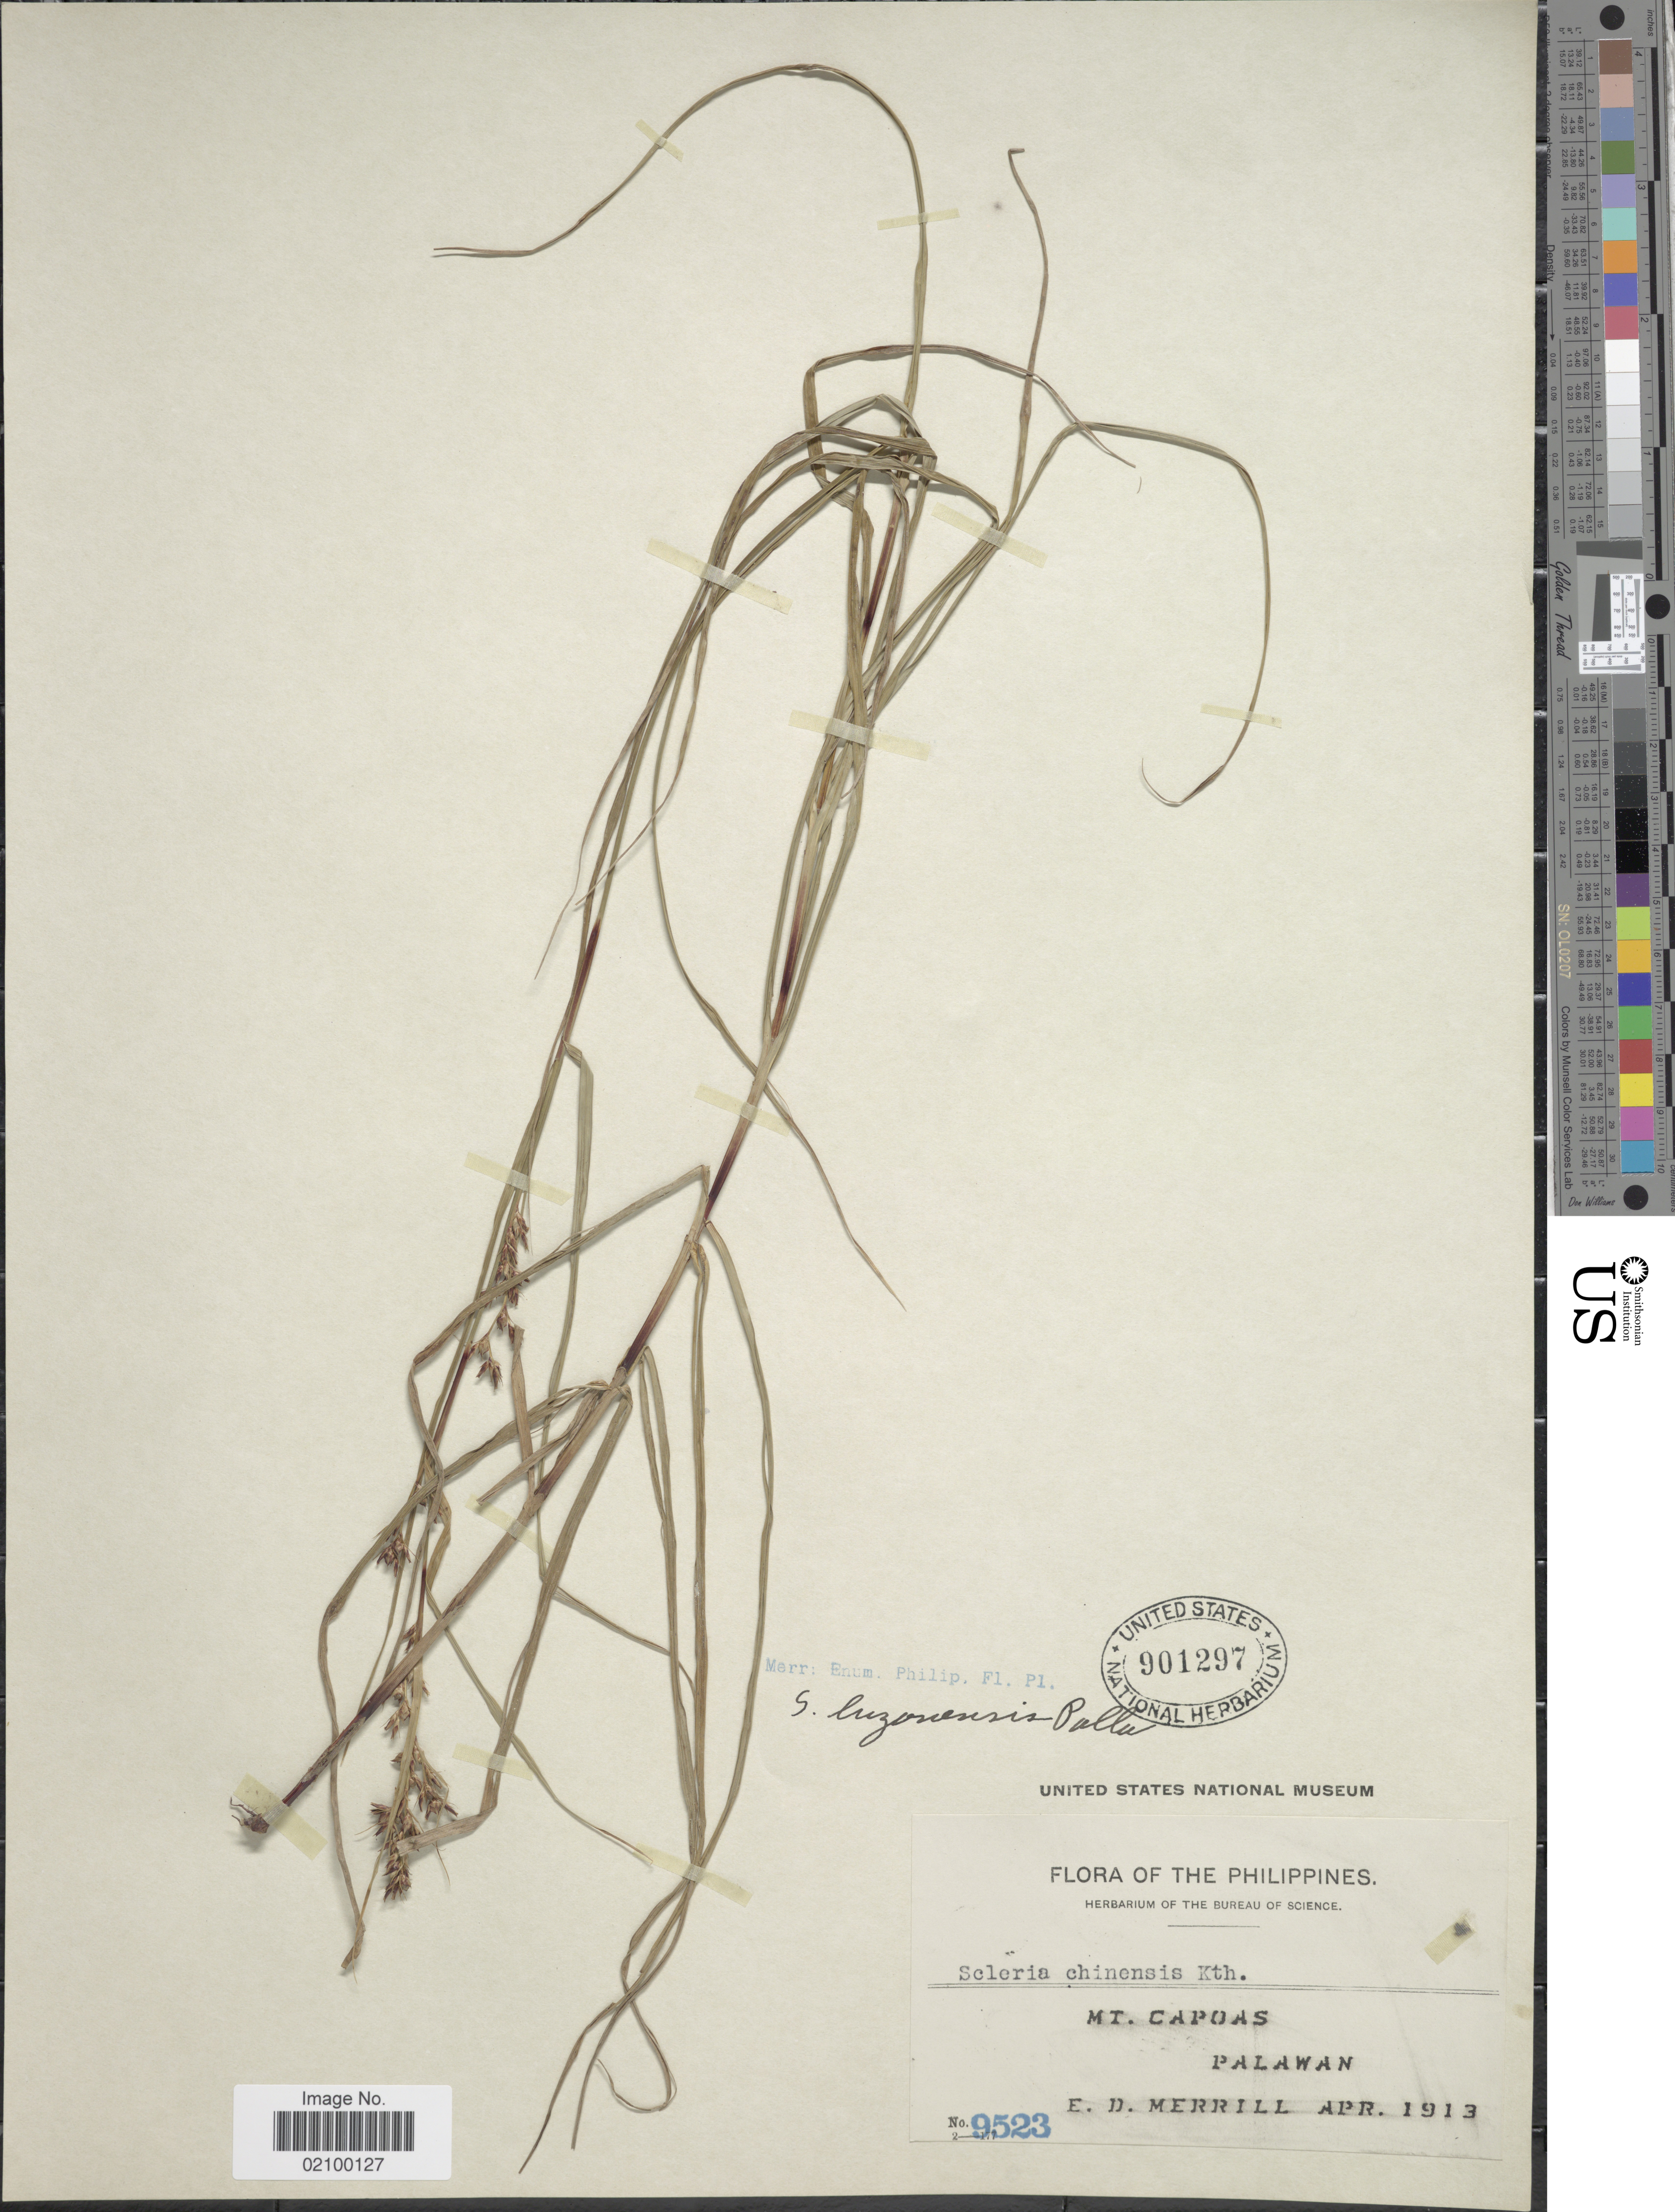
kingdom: Plantae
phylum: Tracheophyta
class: Liliopsida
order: Poales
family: Cyperaceae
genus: Scleria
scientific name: Scleria purpurascens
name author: Steud.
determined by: Kern, J. H.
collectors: E. D. Merrill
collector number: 9523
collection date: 1913-04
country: Philippines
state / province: Mimaropa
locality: Palawan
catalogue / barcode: US 901297